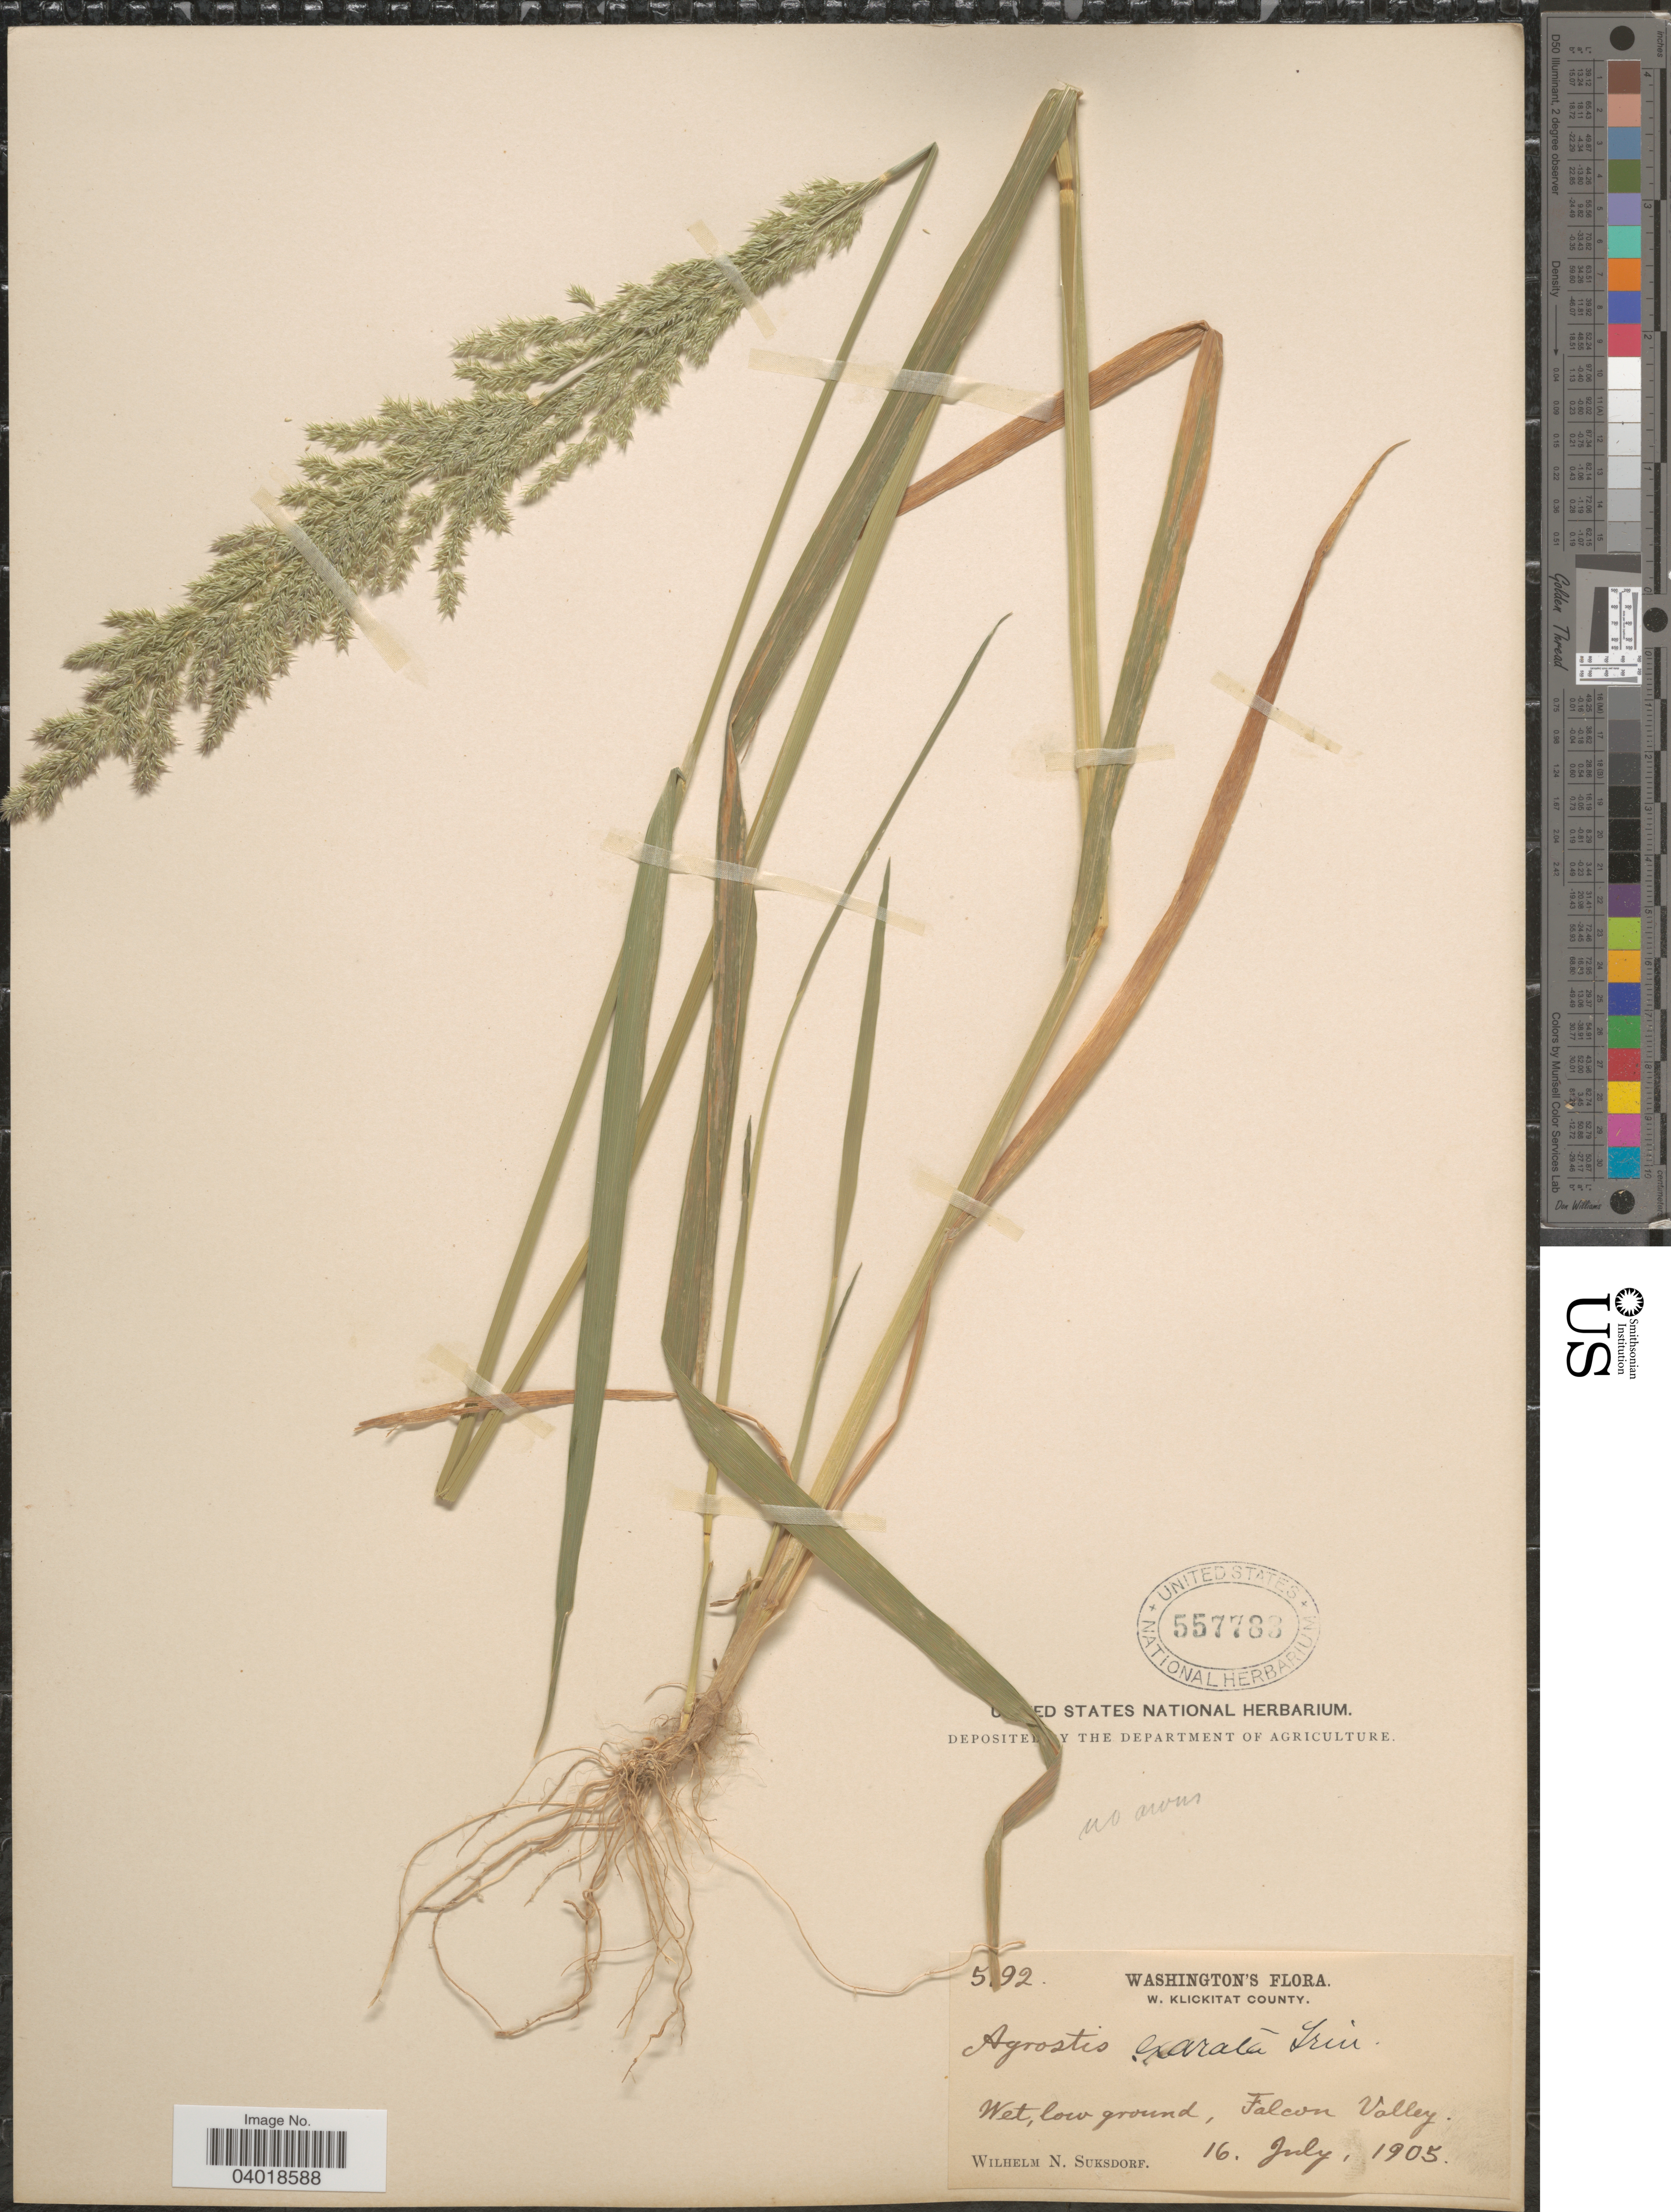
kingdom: Plantae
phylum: Tracheophyta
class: Liliopsida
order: Poales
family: Poaceae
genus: Agrostis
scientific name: Agrostis exarata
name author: Trin.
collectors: W. N. Suksdorf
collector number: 5!92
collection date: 1905-07-16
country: United States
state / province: Washington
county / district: Klickitat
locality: W. Klickitat County. Falcon Valley.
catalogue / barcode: US 557788